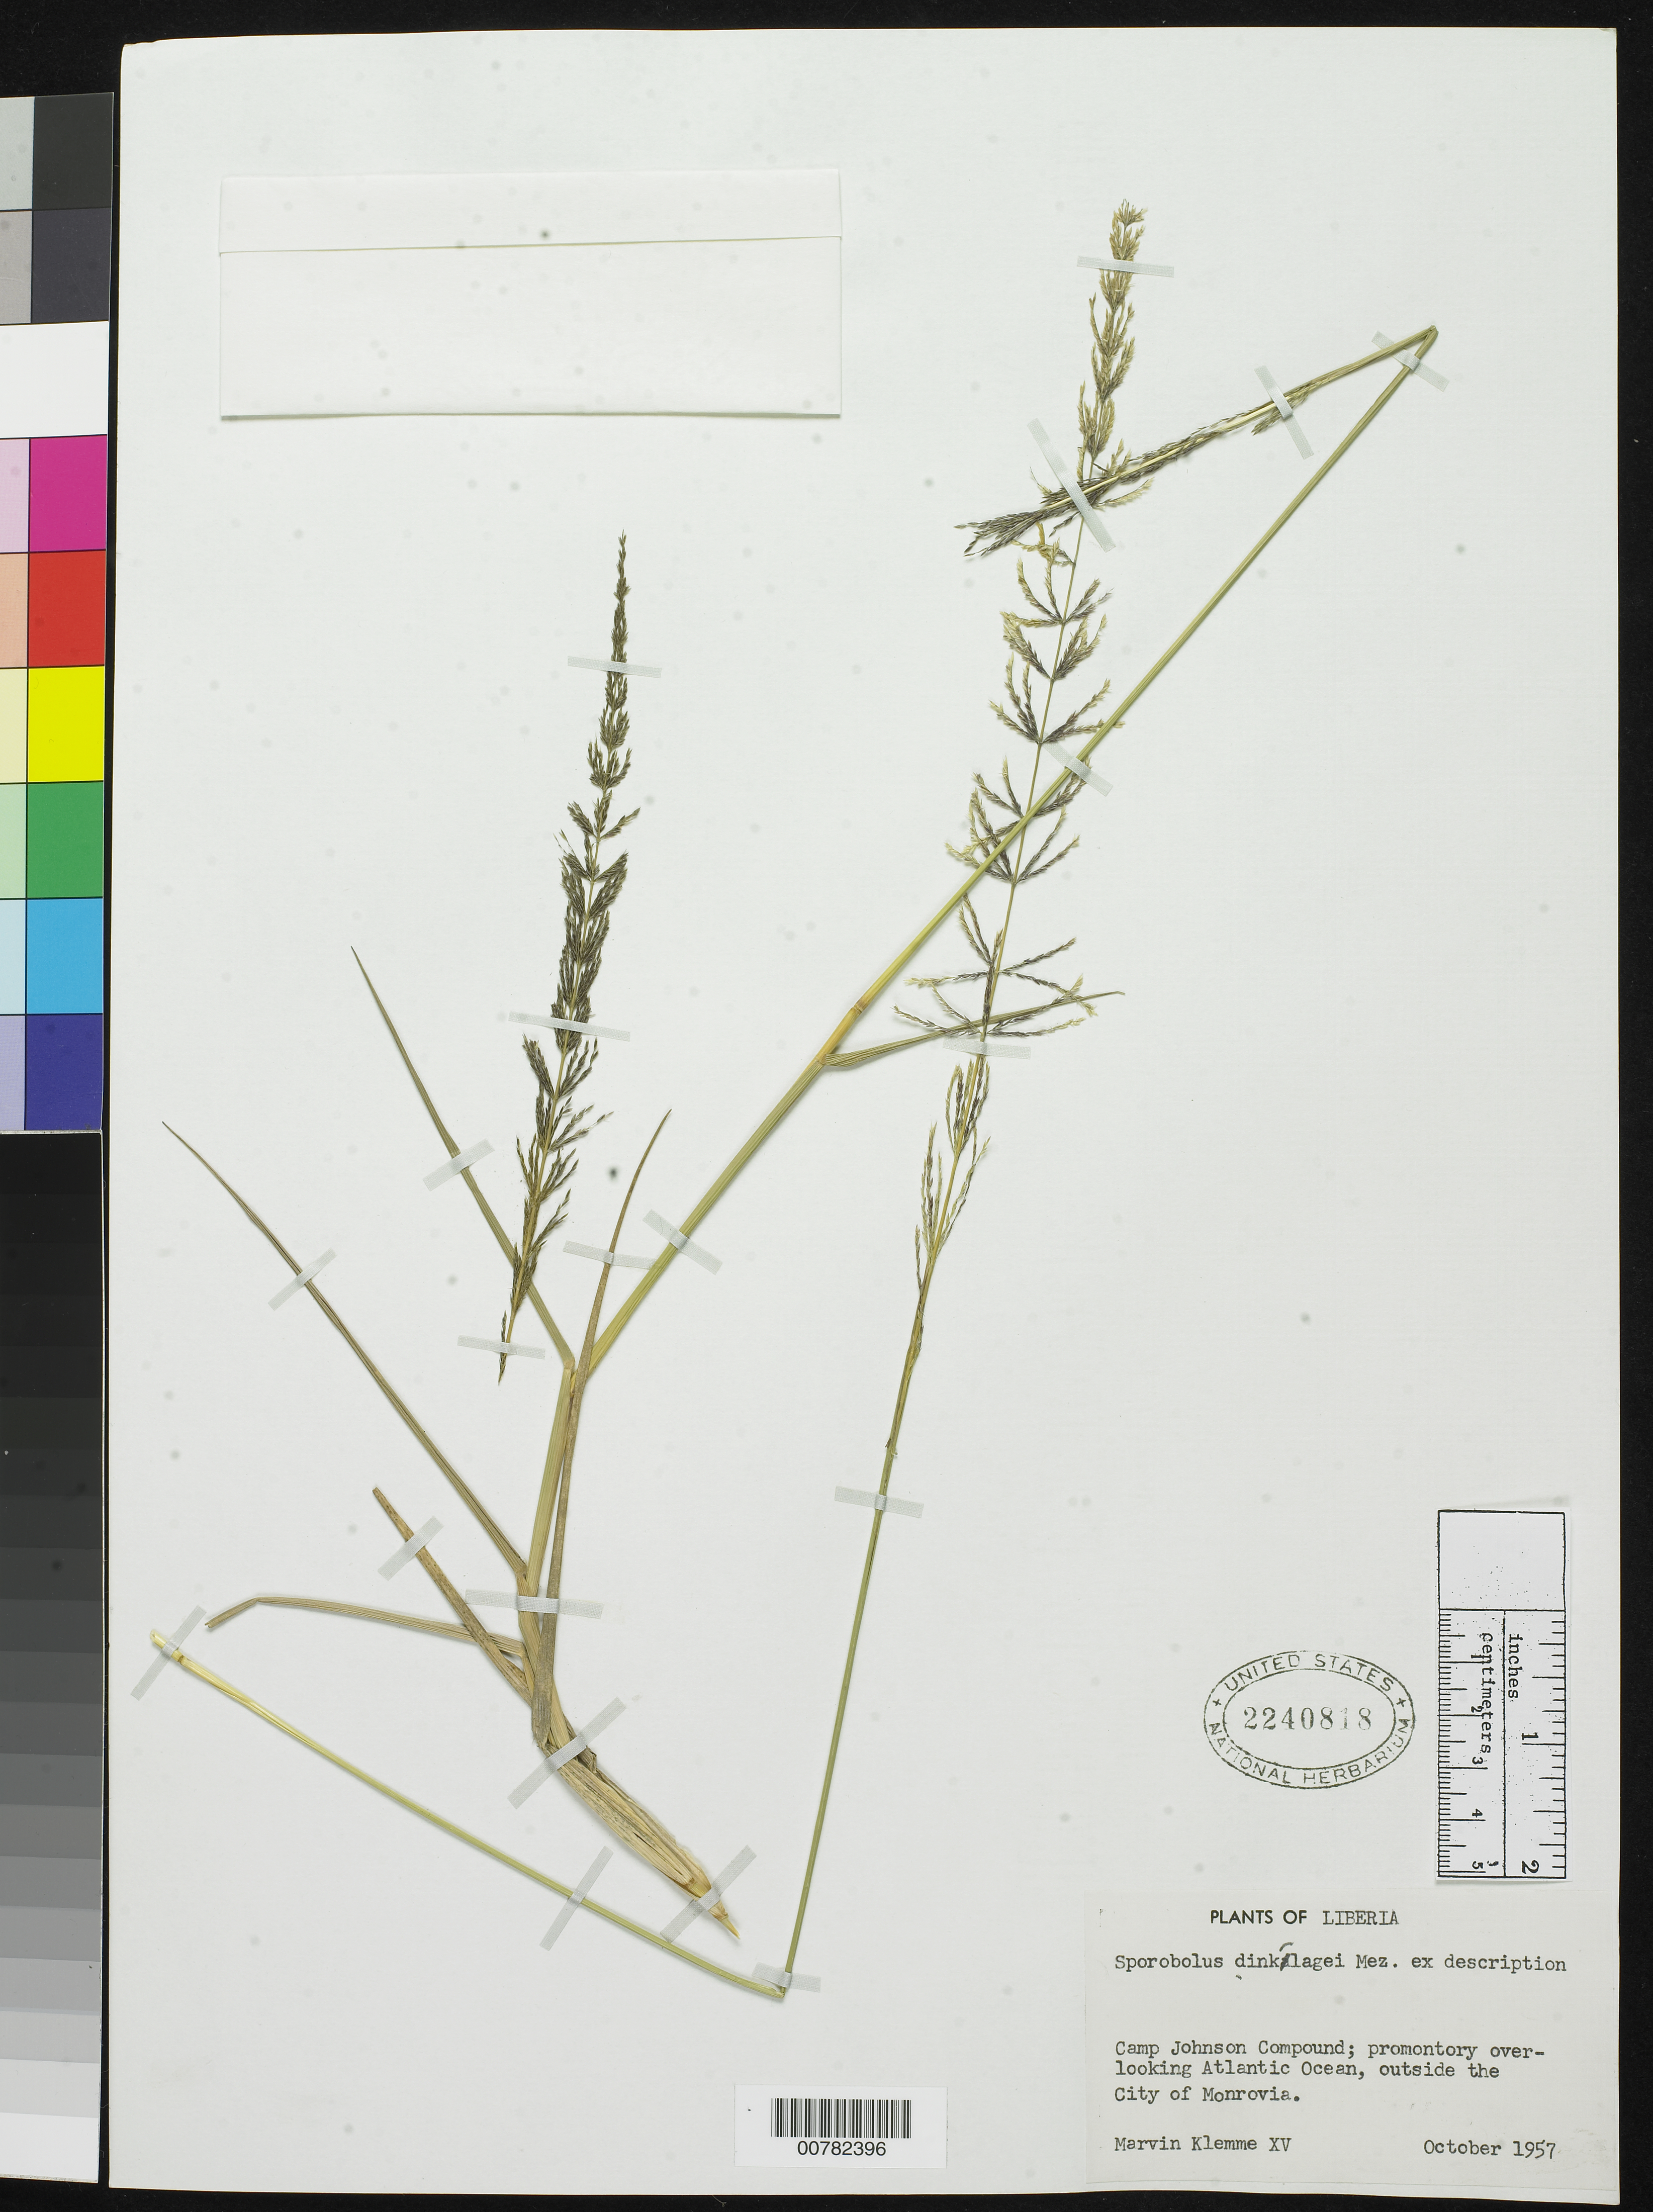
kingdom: Plantae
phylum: Tracheophyta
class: Liliopsida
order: Poales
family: Poaceae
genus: Sporobolus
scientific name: Sporobolus dinklagei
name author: Mez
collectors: M. Klemme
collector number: XV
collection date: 1957-10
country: Liberia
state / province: Montserrado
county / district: Monrovia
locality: Camp Johnson Compound; promontory overlooking Atlantic Ocean, outside the City of Monrovia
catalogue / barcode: US 2240818